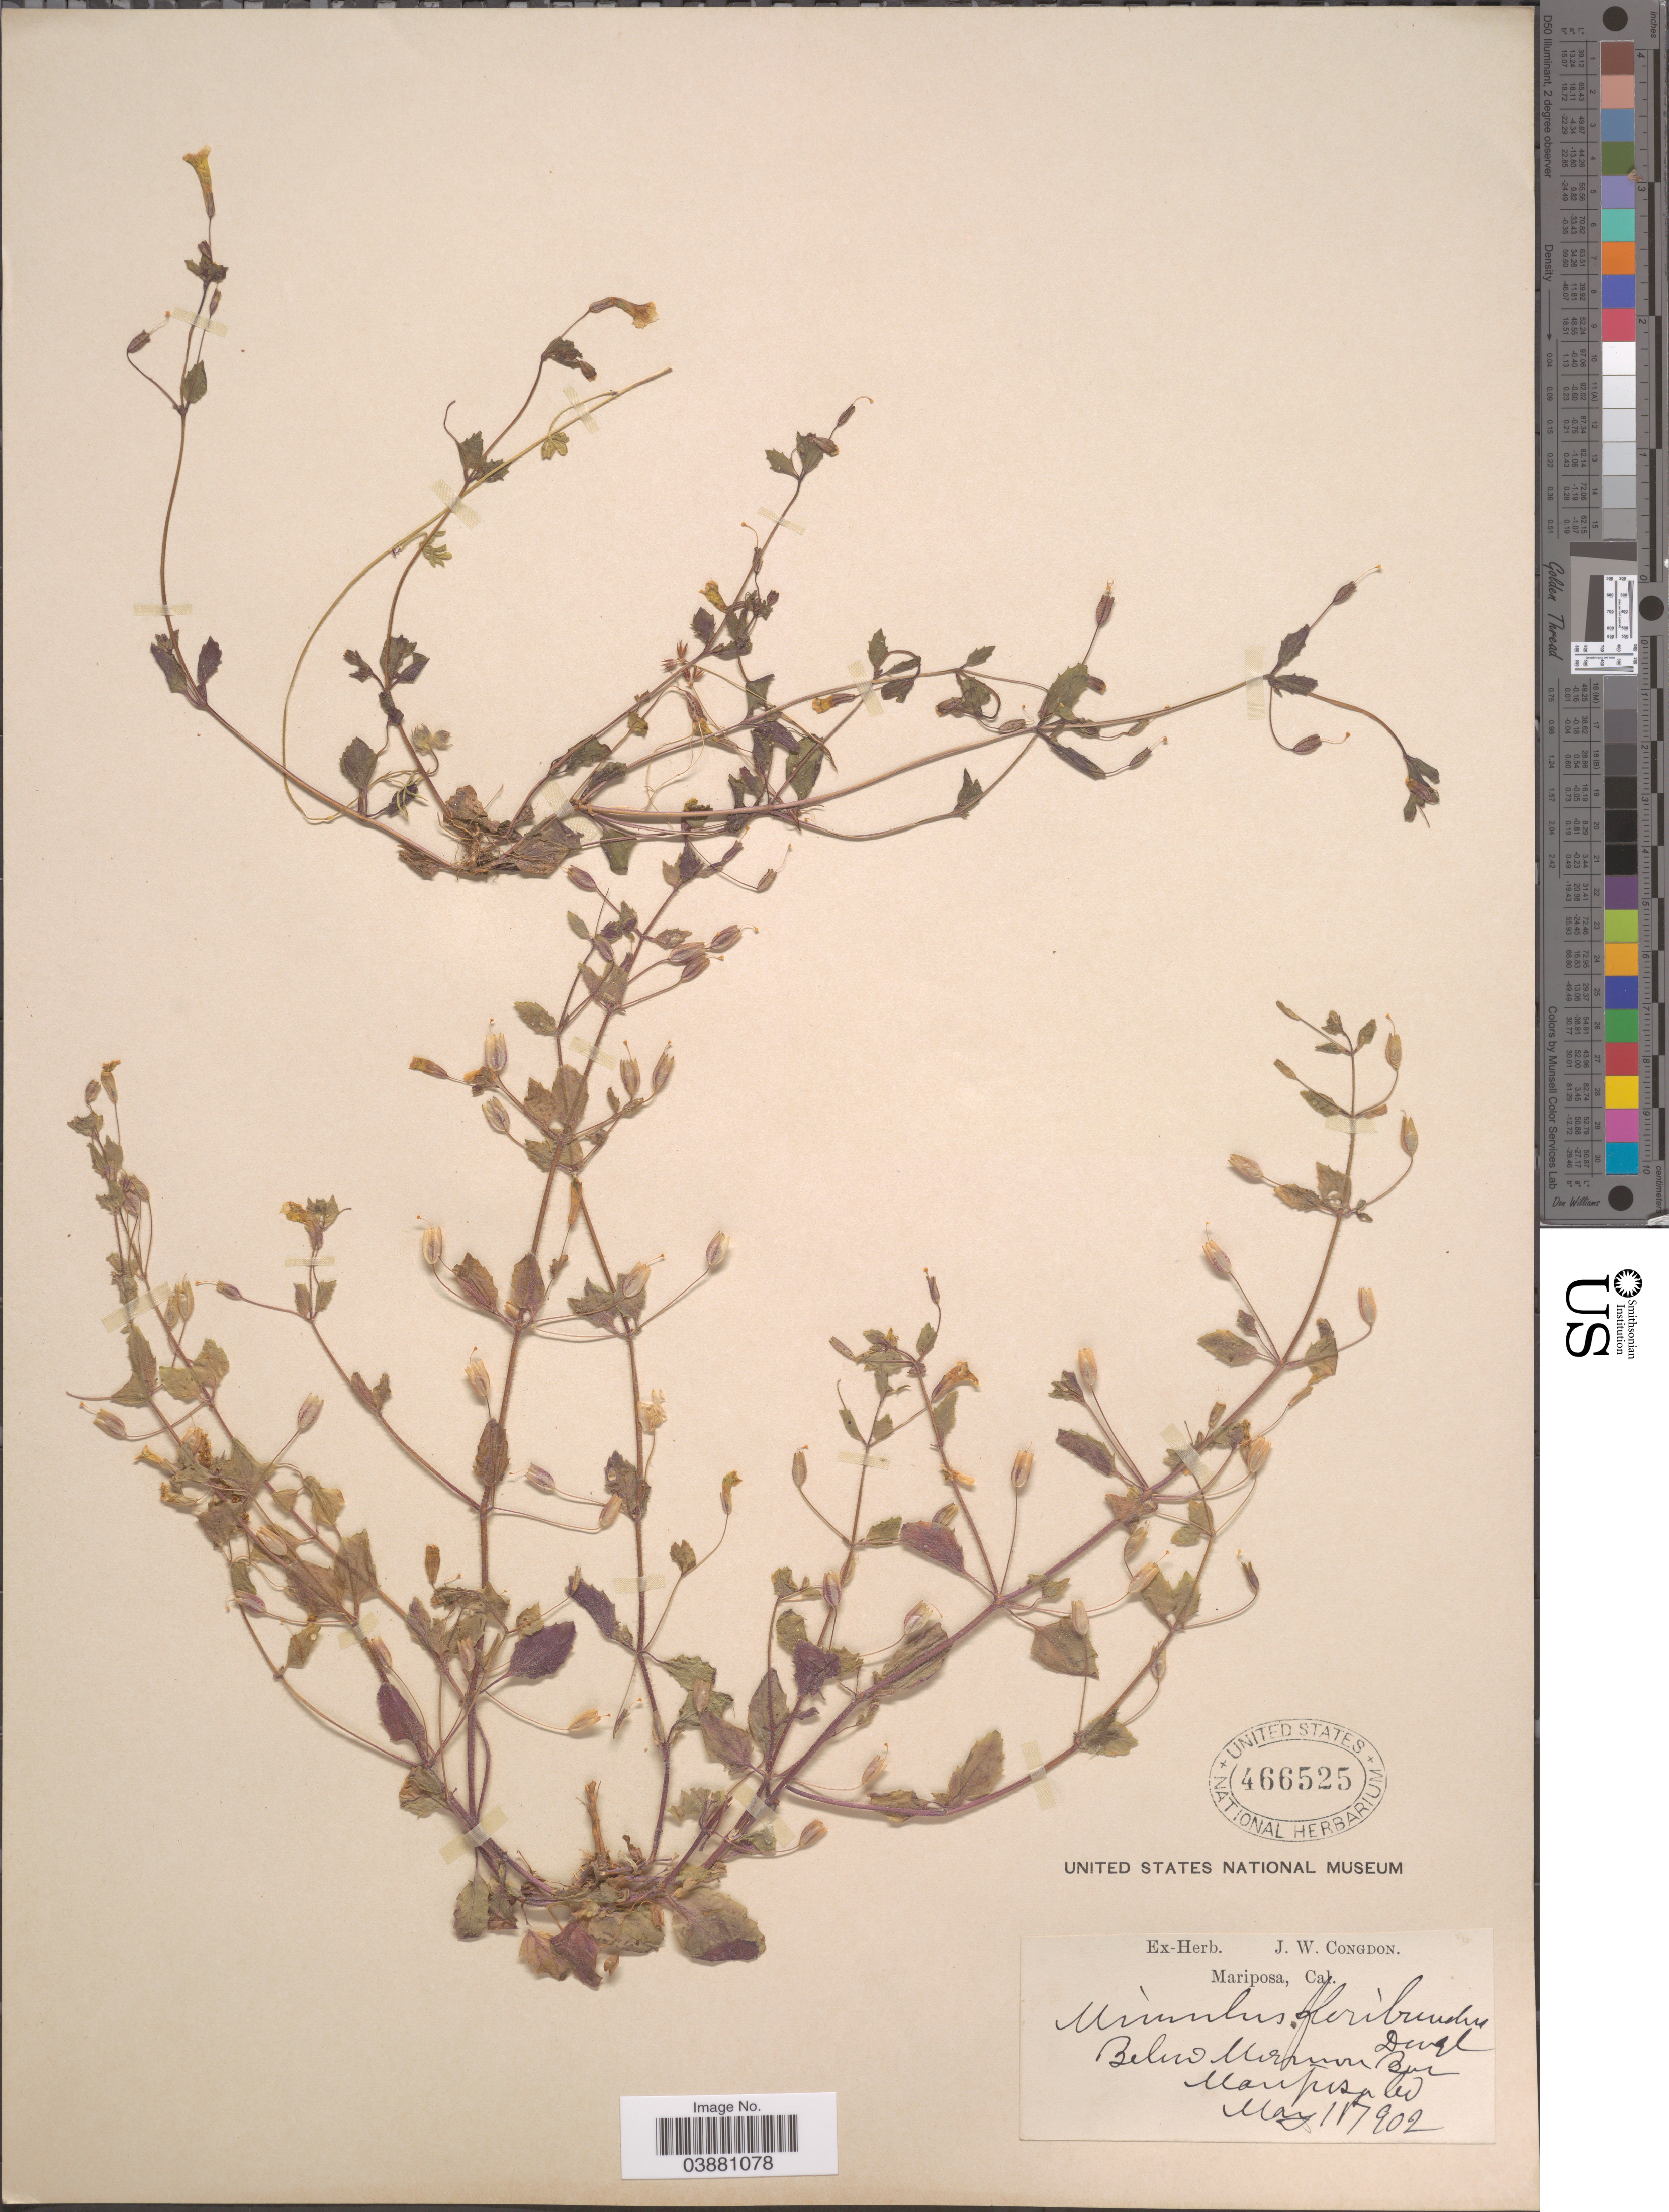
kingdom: Plantae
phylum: Tracheophyta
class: Magnoliopsida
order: Lamiales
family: Phrymaceae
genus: Mimulus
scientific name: Mimulus floribundus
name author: Douglas ex Lindl.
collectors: ex herb. J. W. Congdon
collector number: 902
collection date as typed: Transcribed d/m/y: 1/5/17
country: United States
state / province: California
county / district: Mariposa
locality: Below Mormon Bar. Mariposa Co.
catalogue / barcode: US 466525